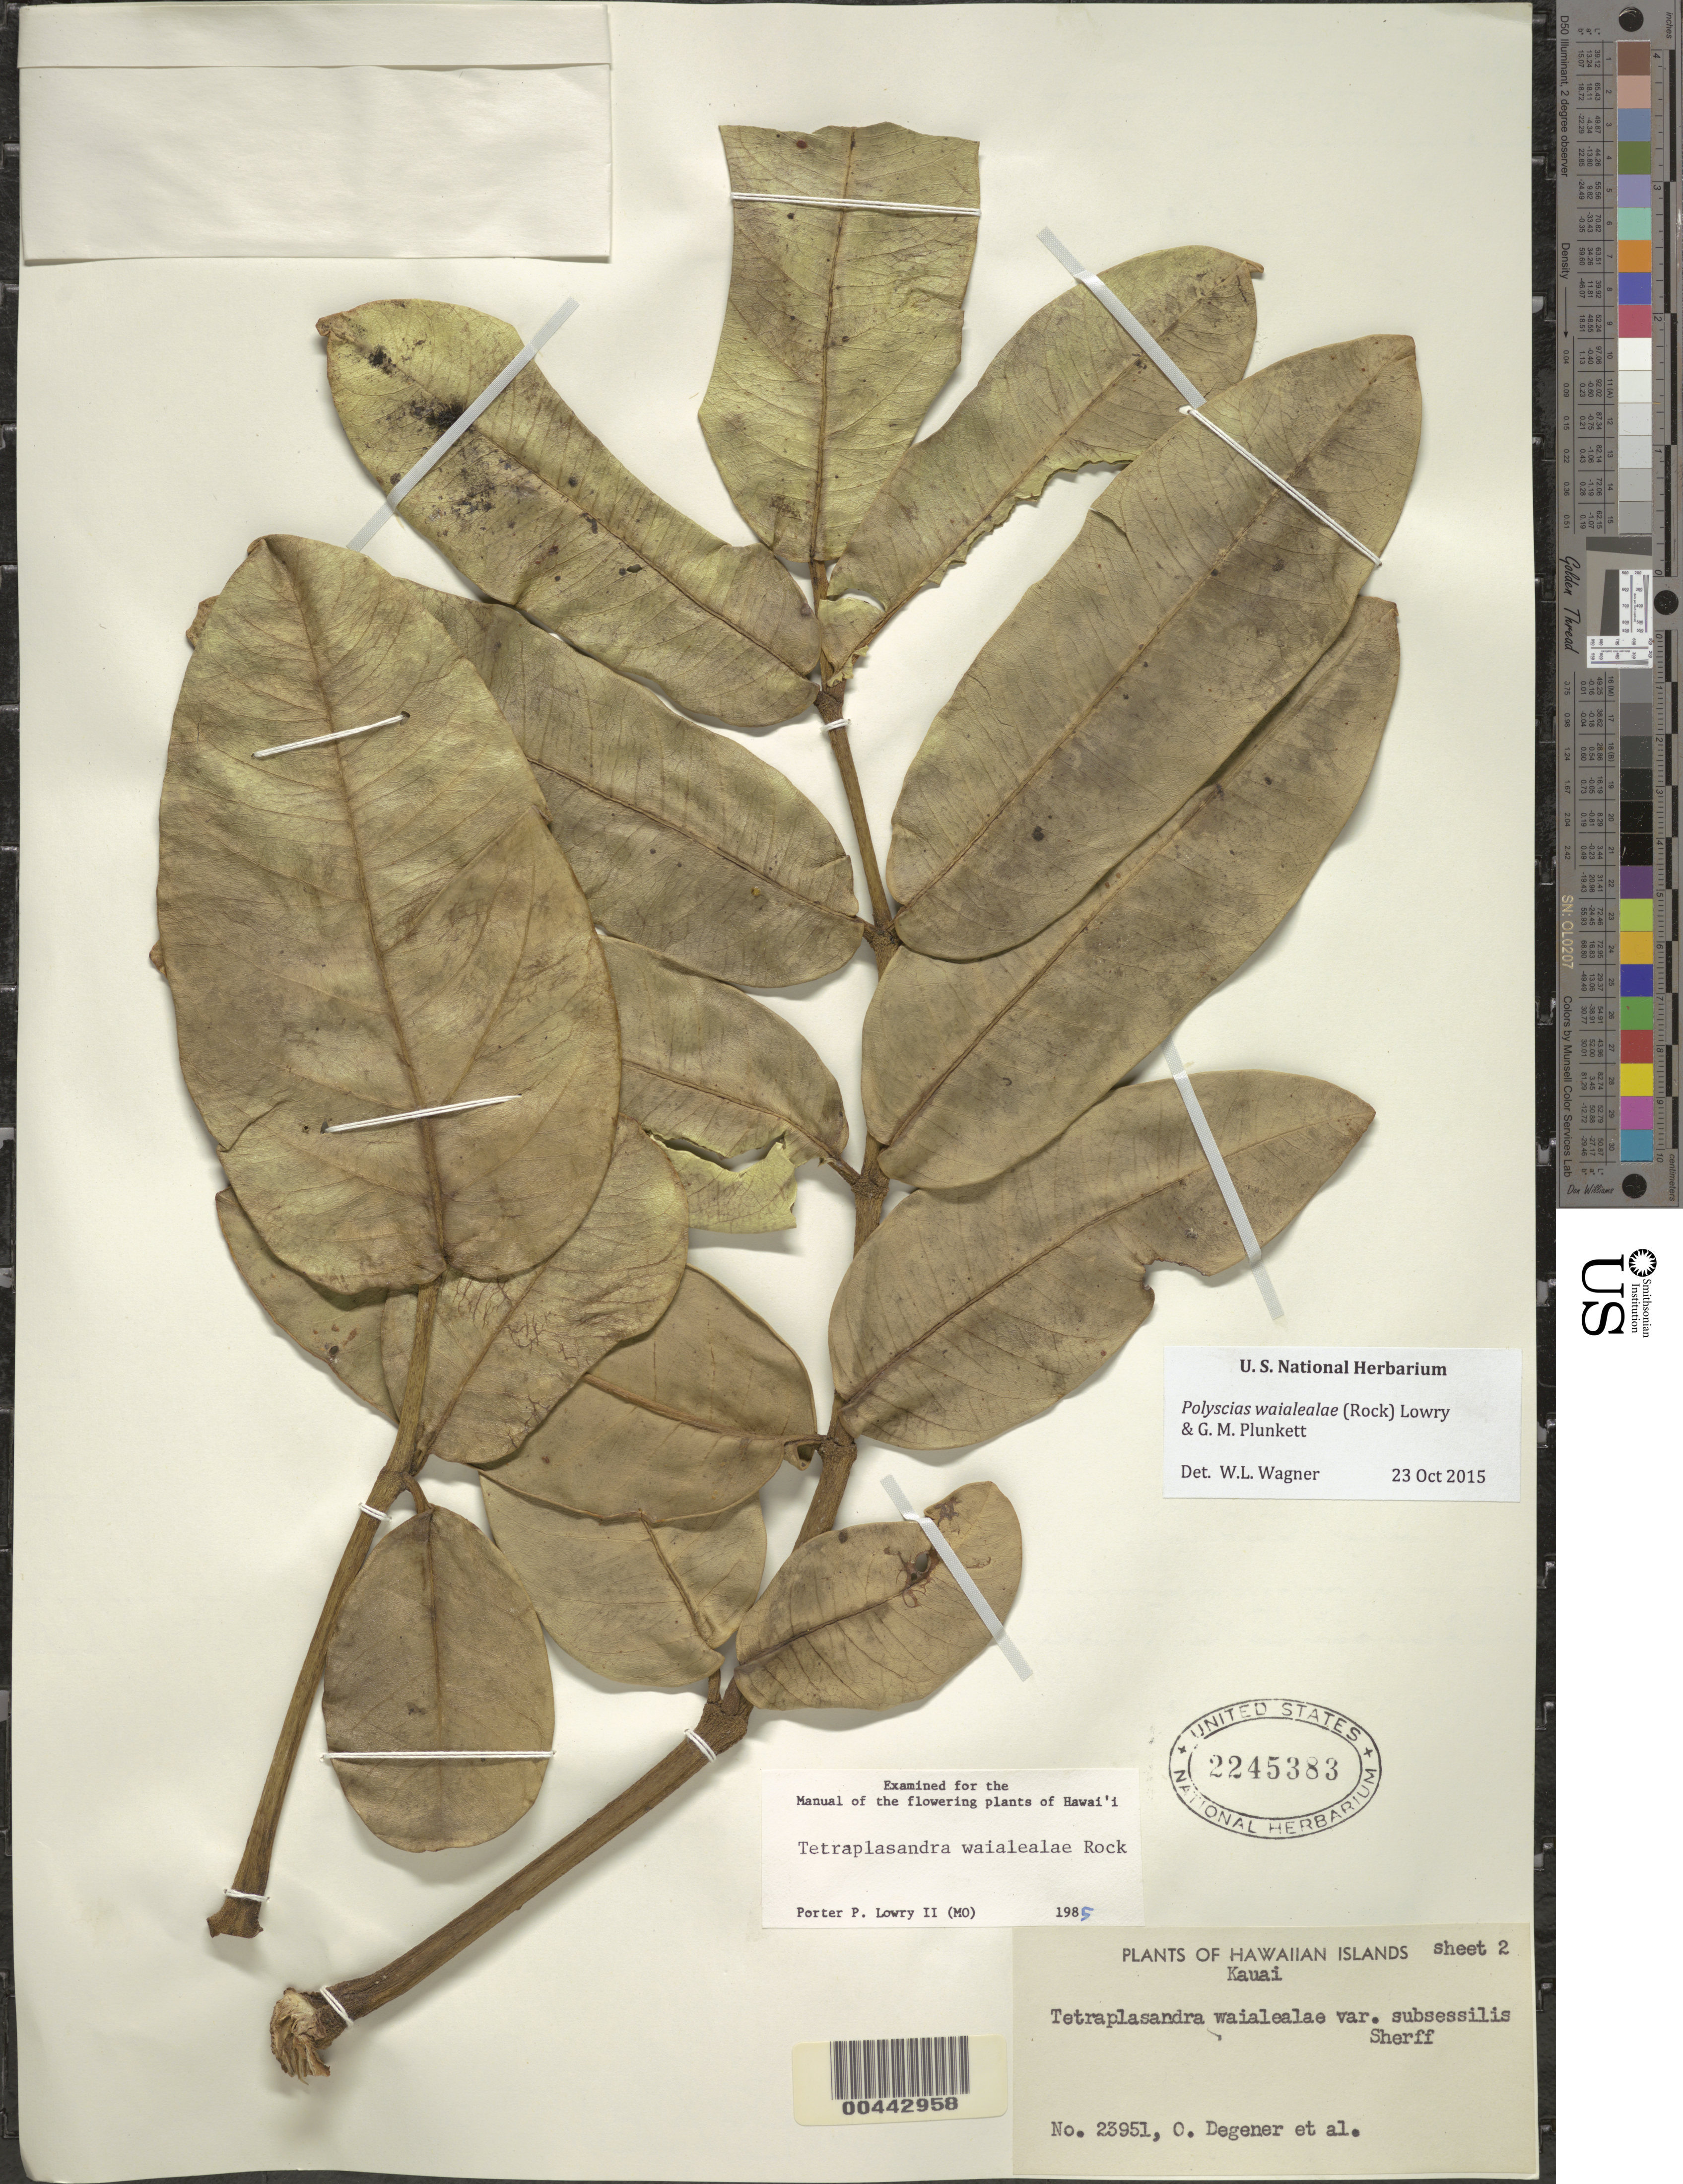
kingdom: Plantae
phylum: Tracheophyta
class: Magnoliopsida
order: Apiales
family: Araliaceae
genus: Polyscias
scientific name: Polyscias waialealae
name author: (Rock) Lowry & G. M. Plunkett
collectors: O. Degener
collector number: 23951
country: United States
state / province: Hawaii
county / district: Kauai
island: Kaua'i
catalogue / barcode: US 2245383